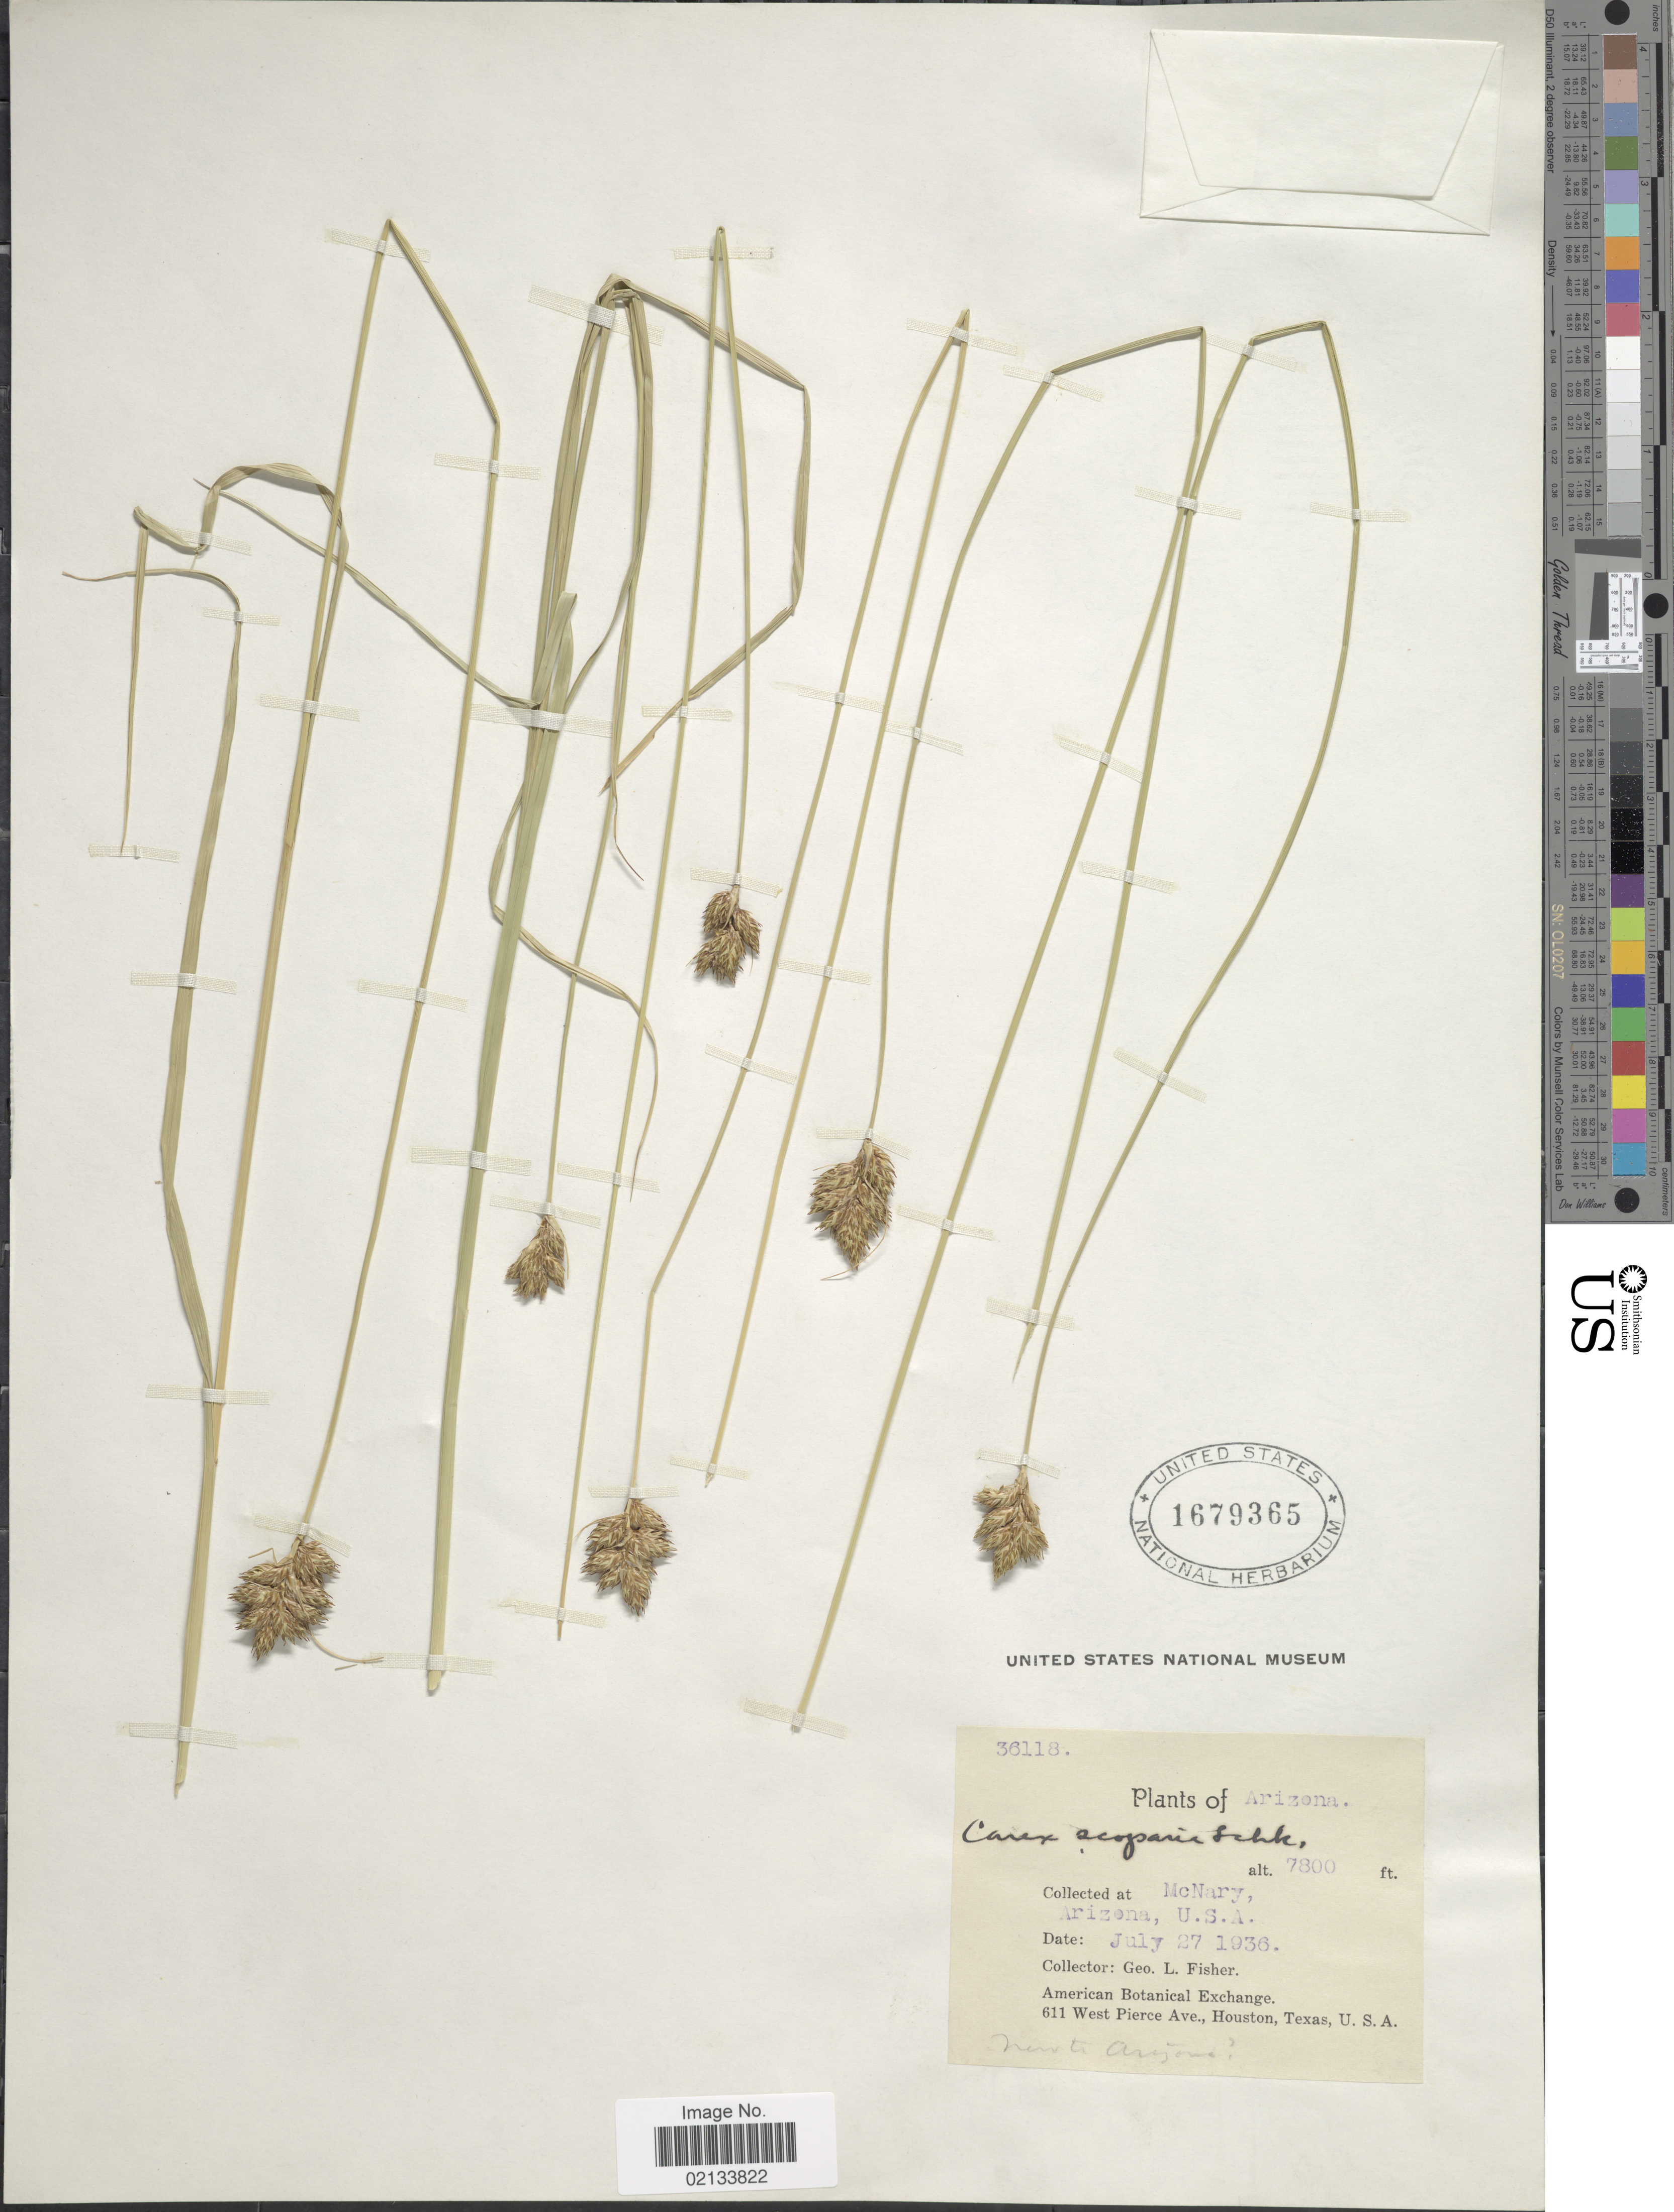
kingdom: Plantae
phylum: Tracheophyta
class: Liliopsida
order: Poales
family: Cyperaceae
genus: Carex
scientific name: Carex scoparia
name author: Schkuhr ex Willd.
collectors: G. L. Fisher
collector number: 36118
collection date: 1936-07-27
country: United States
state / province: Arizona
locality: McNary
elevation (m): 2377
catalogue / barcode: US 1679365